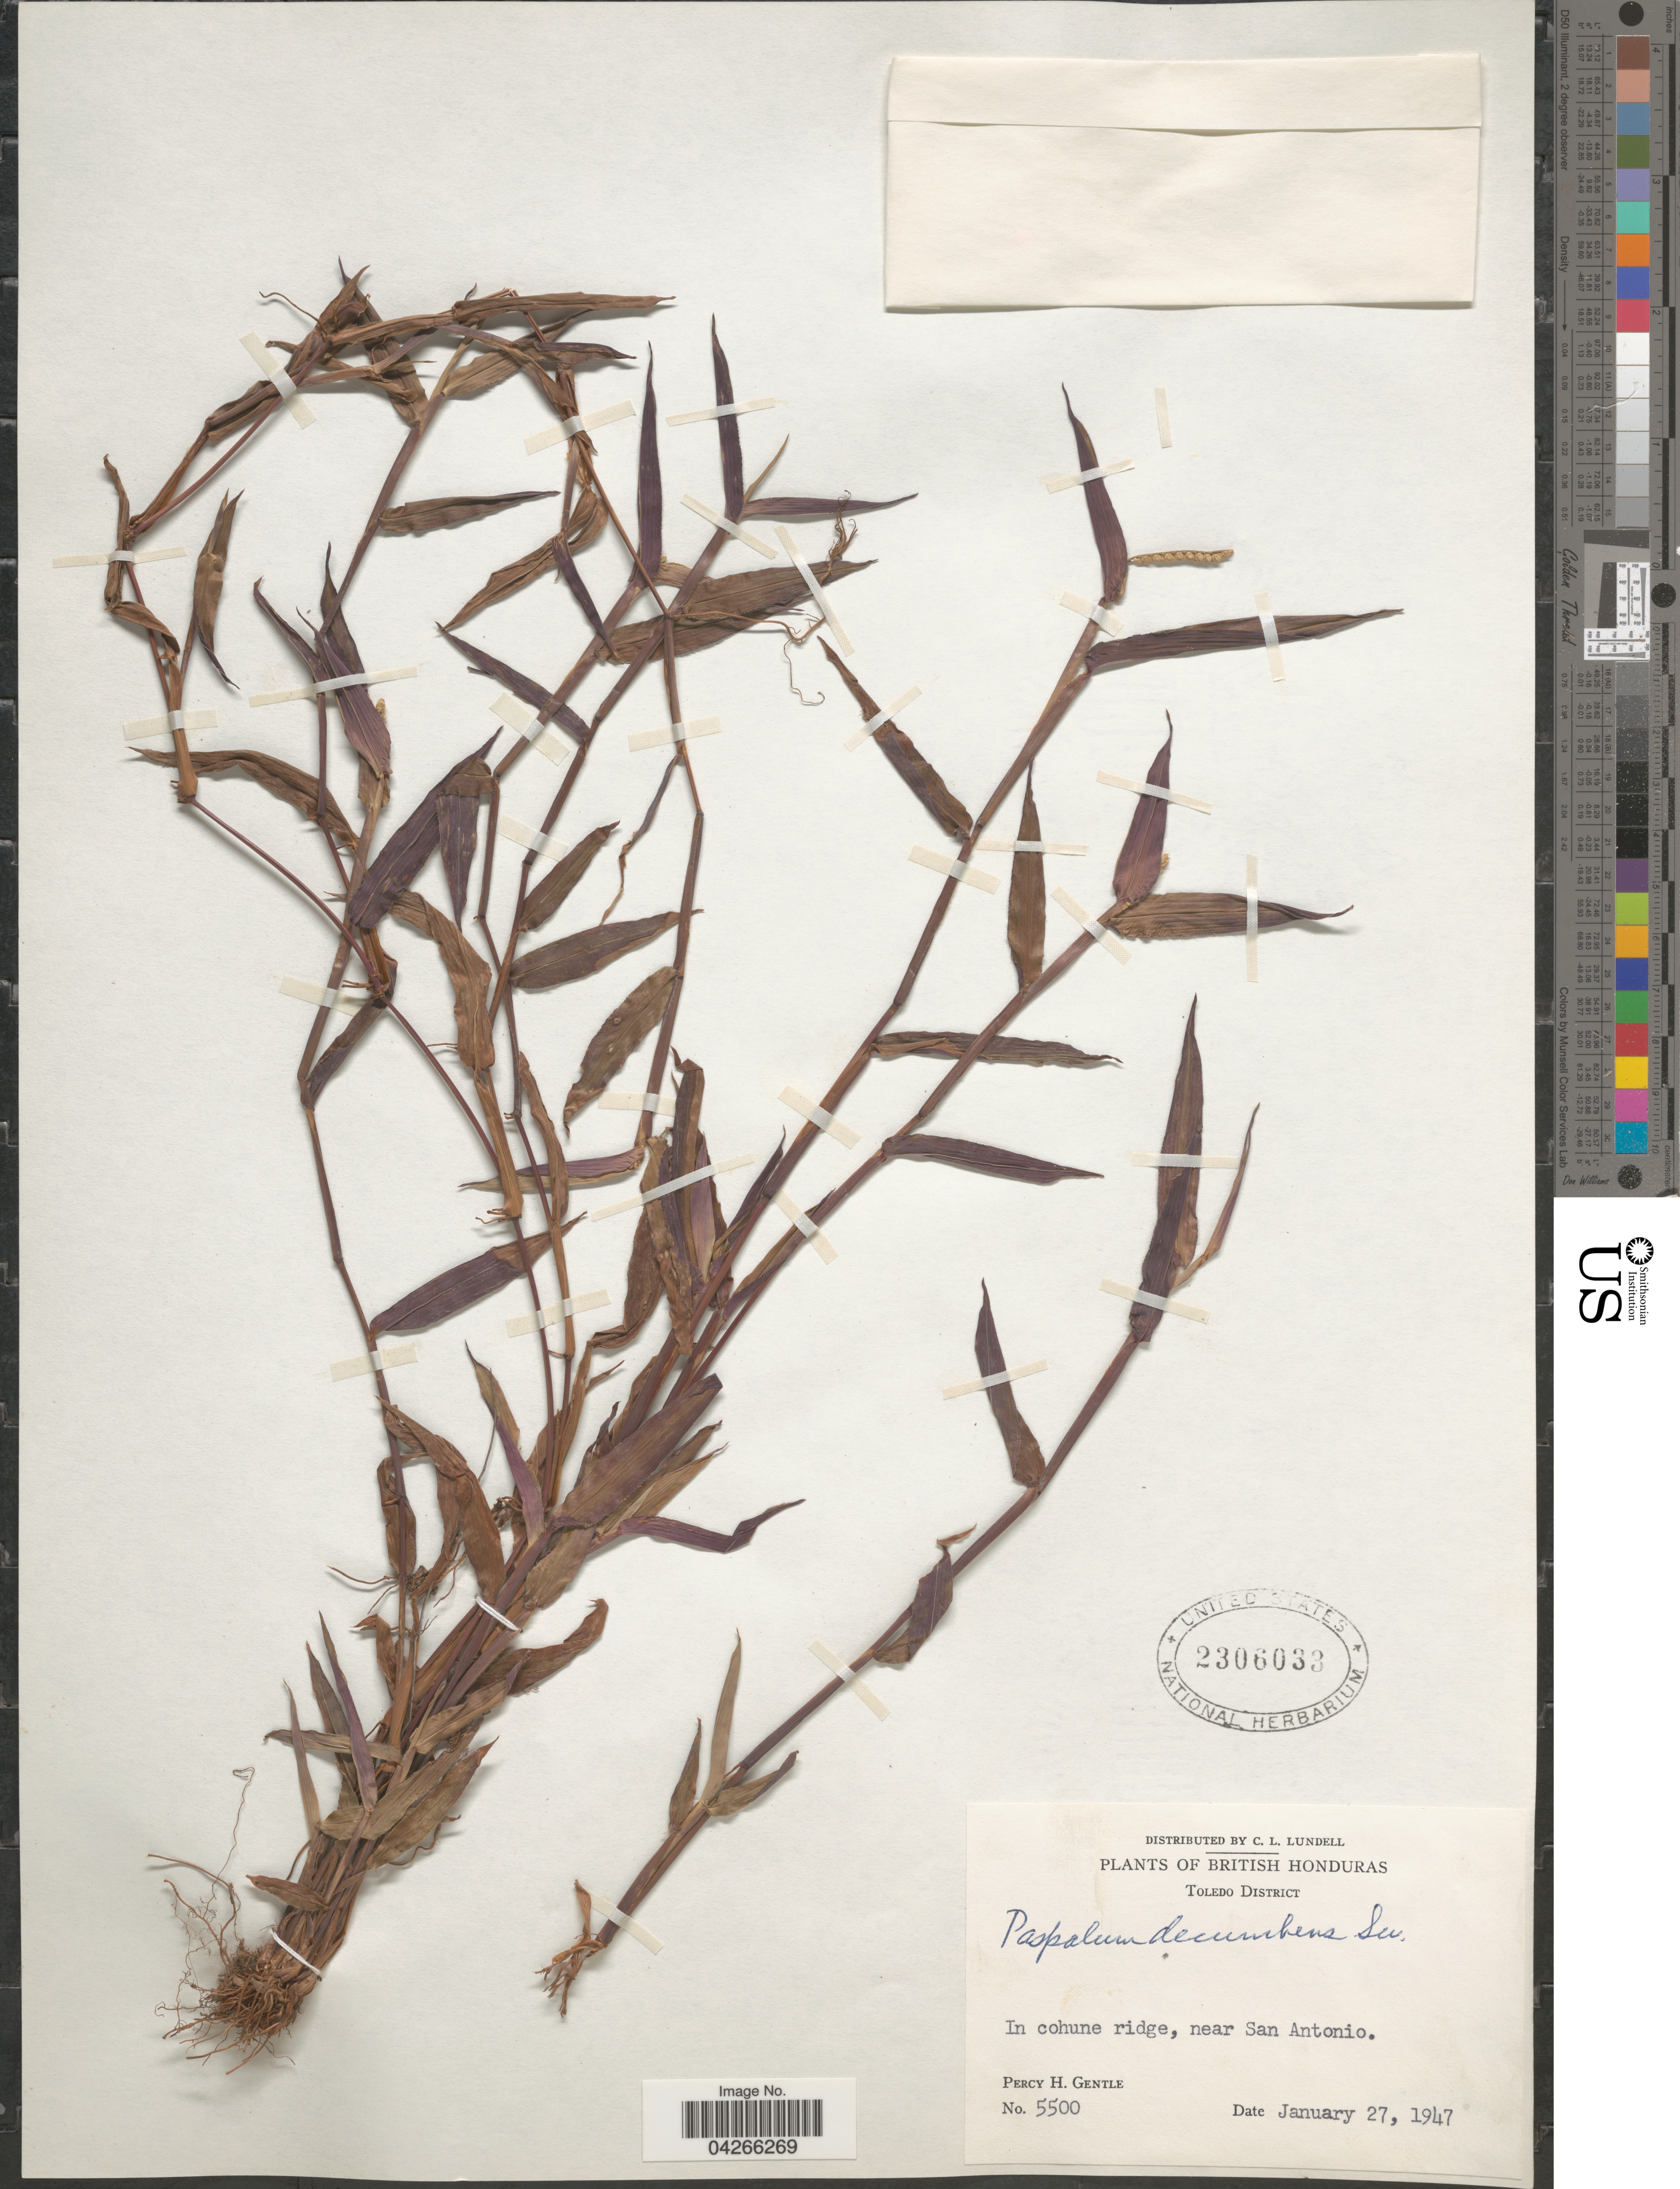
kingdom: Plantae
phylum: Tracheophyta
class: Liliopsida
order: Poales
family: Poaceae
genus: Paspalum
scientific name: Paspalum decumbens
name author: Sw.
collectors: P. H. Gentle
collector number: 5500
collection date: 1947-01-27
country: Belize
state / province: Toledo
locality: British Honduras. Toledo District. In cohune ridge, near San Antonio.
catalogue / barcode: US 2306033